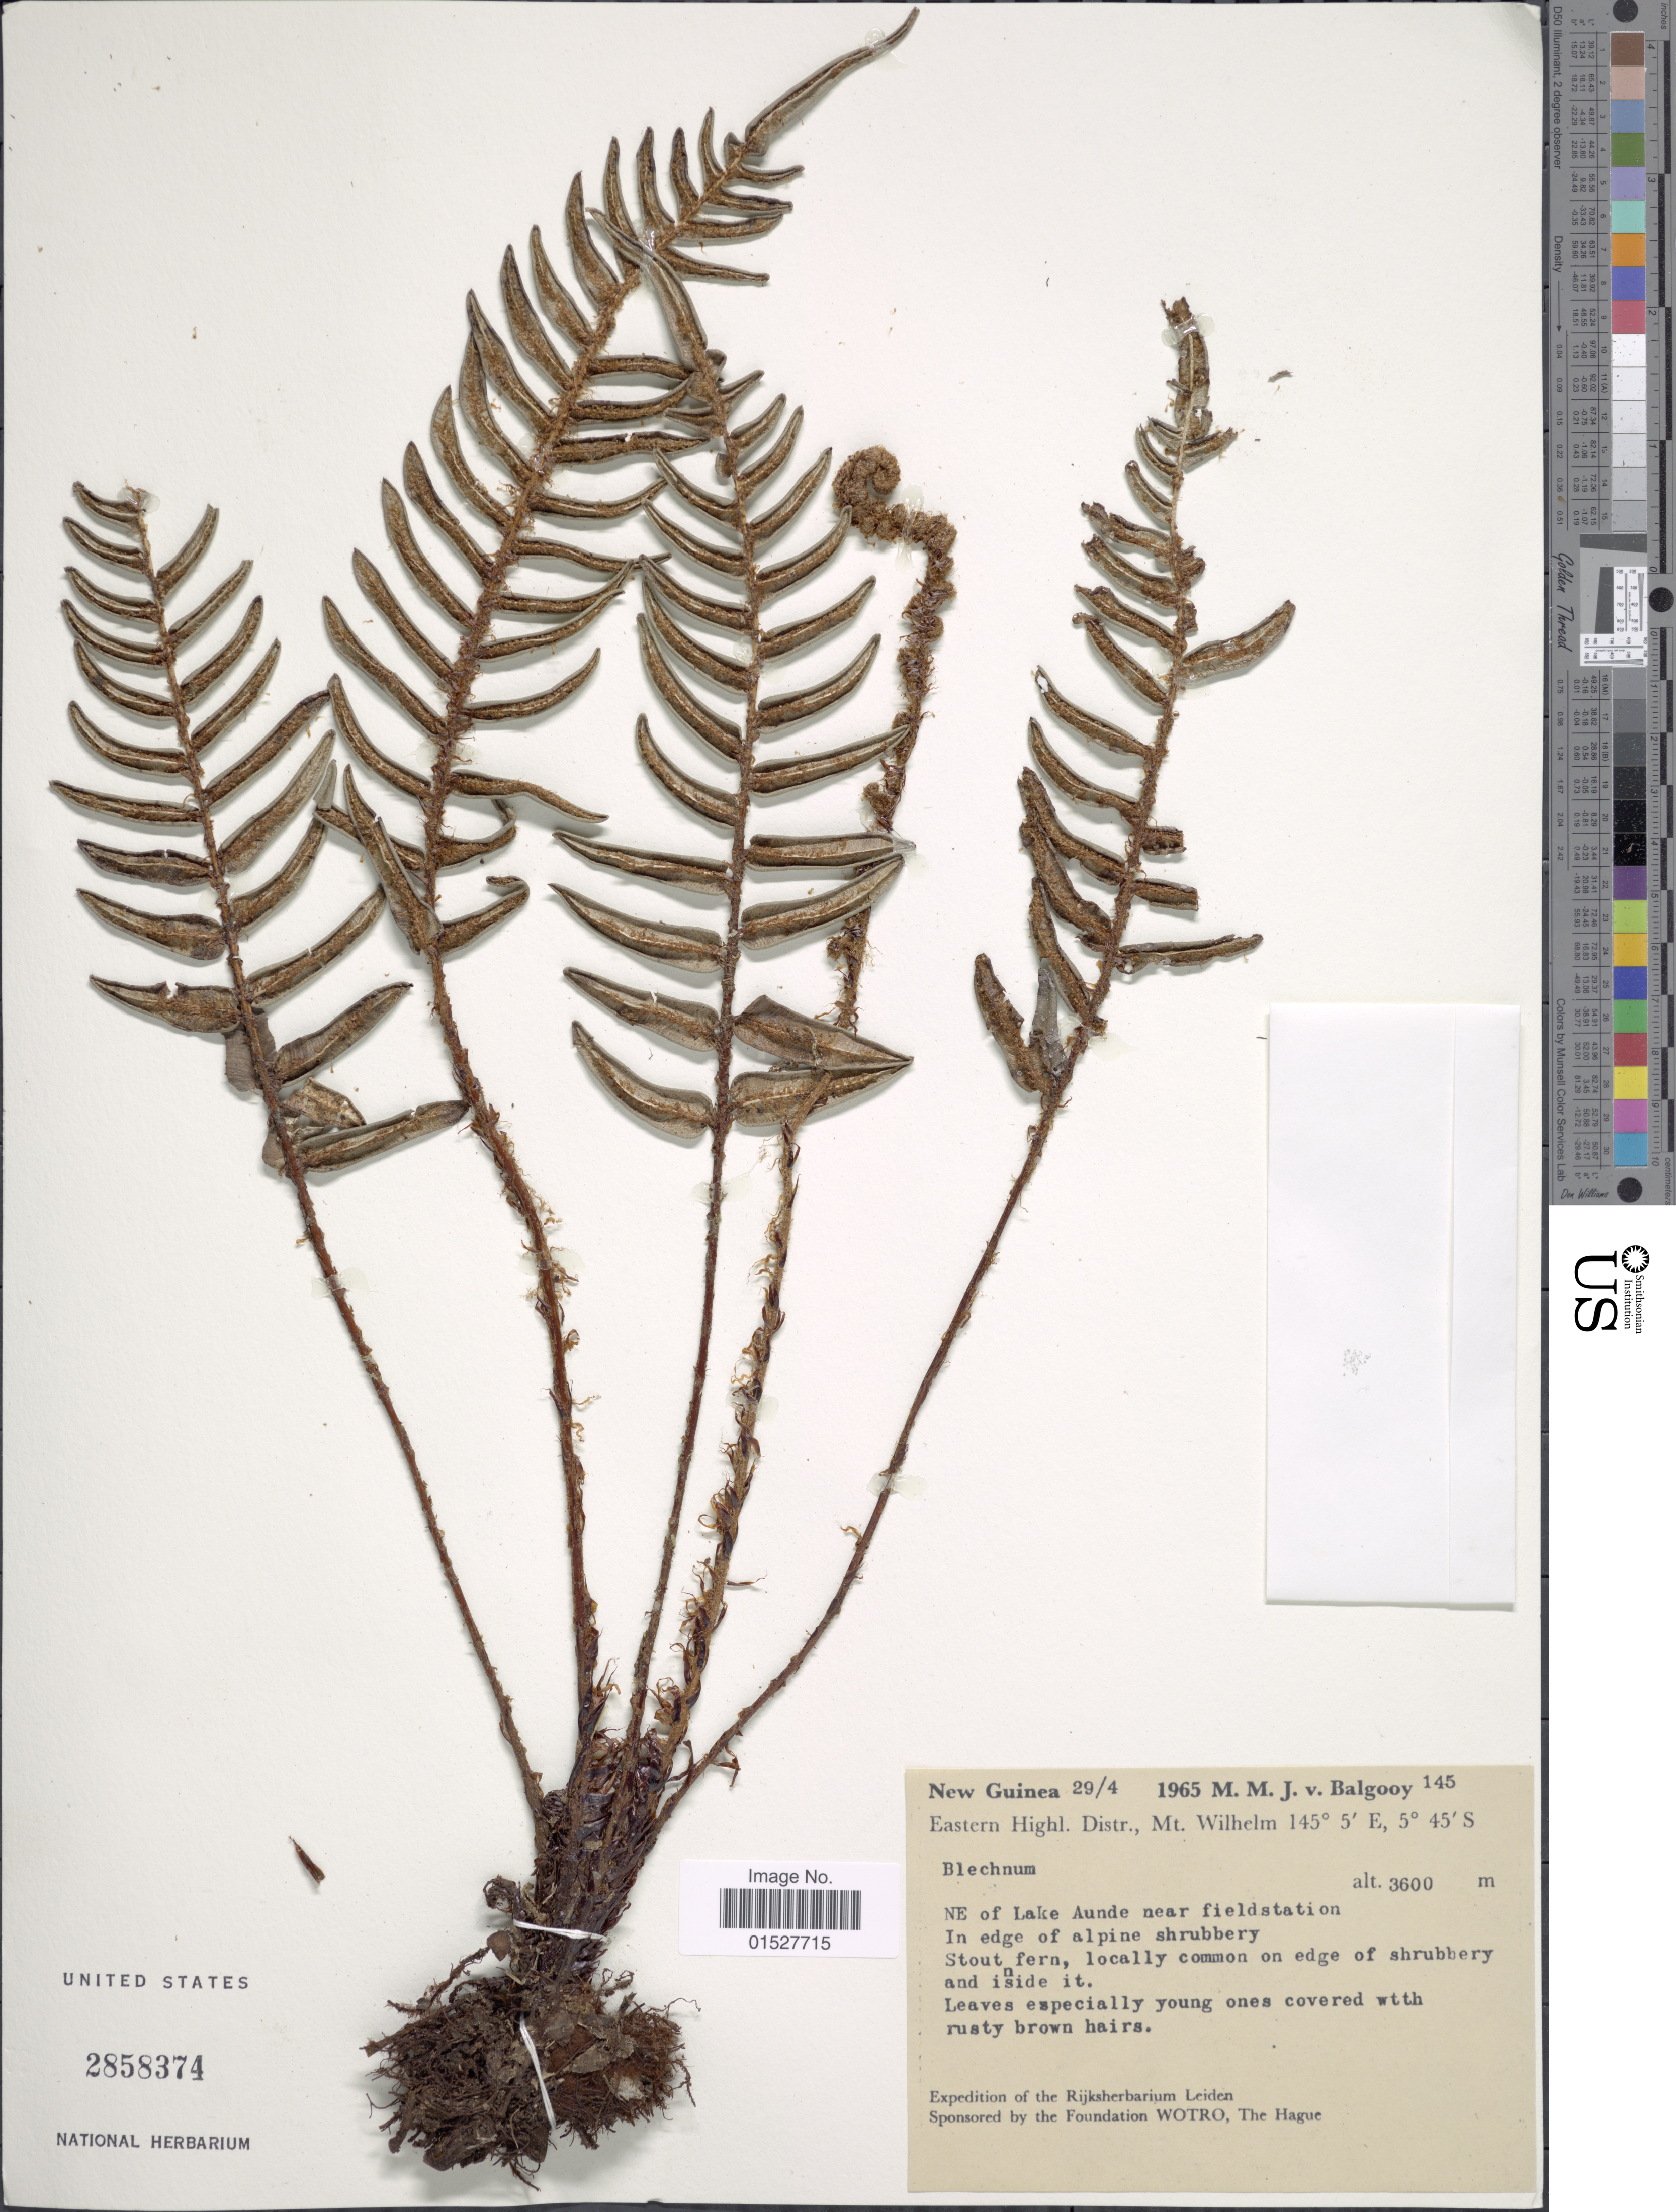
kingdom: Plantae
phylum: Tracheophyta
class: Polypodiopsida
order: Polypodiales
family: Blechnaceae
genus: Blechnum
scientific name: Blechnum sp.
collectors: M. M. van Balgooy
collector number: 145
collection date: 1965-04-29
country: Papua New Guinea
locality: New Guinea. Eastern Highl. Distr., Mt. Wilhelm. NE of Lake Aunde near fieldstation.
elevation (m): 3600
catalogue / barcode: US 2858374